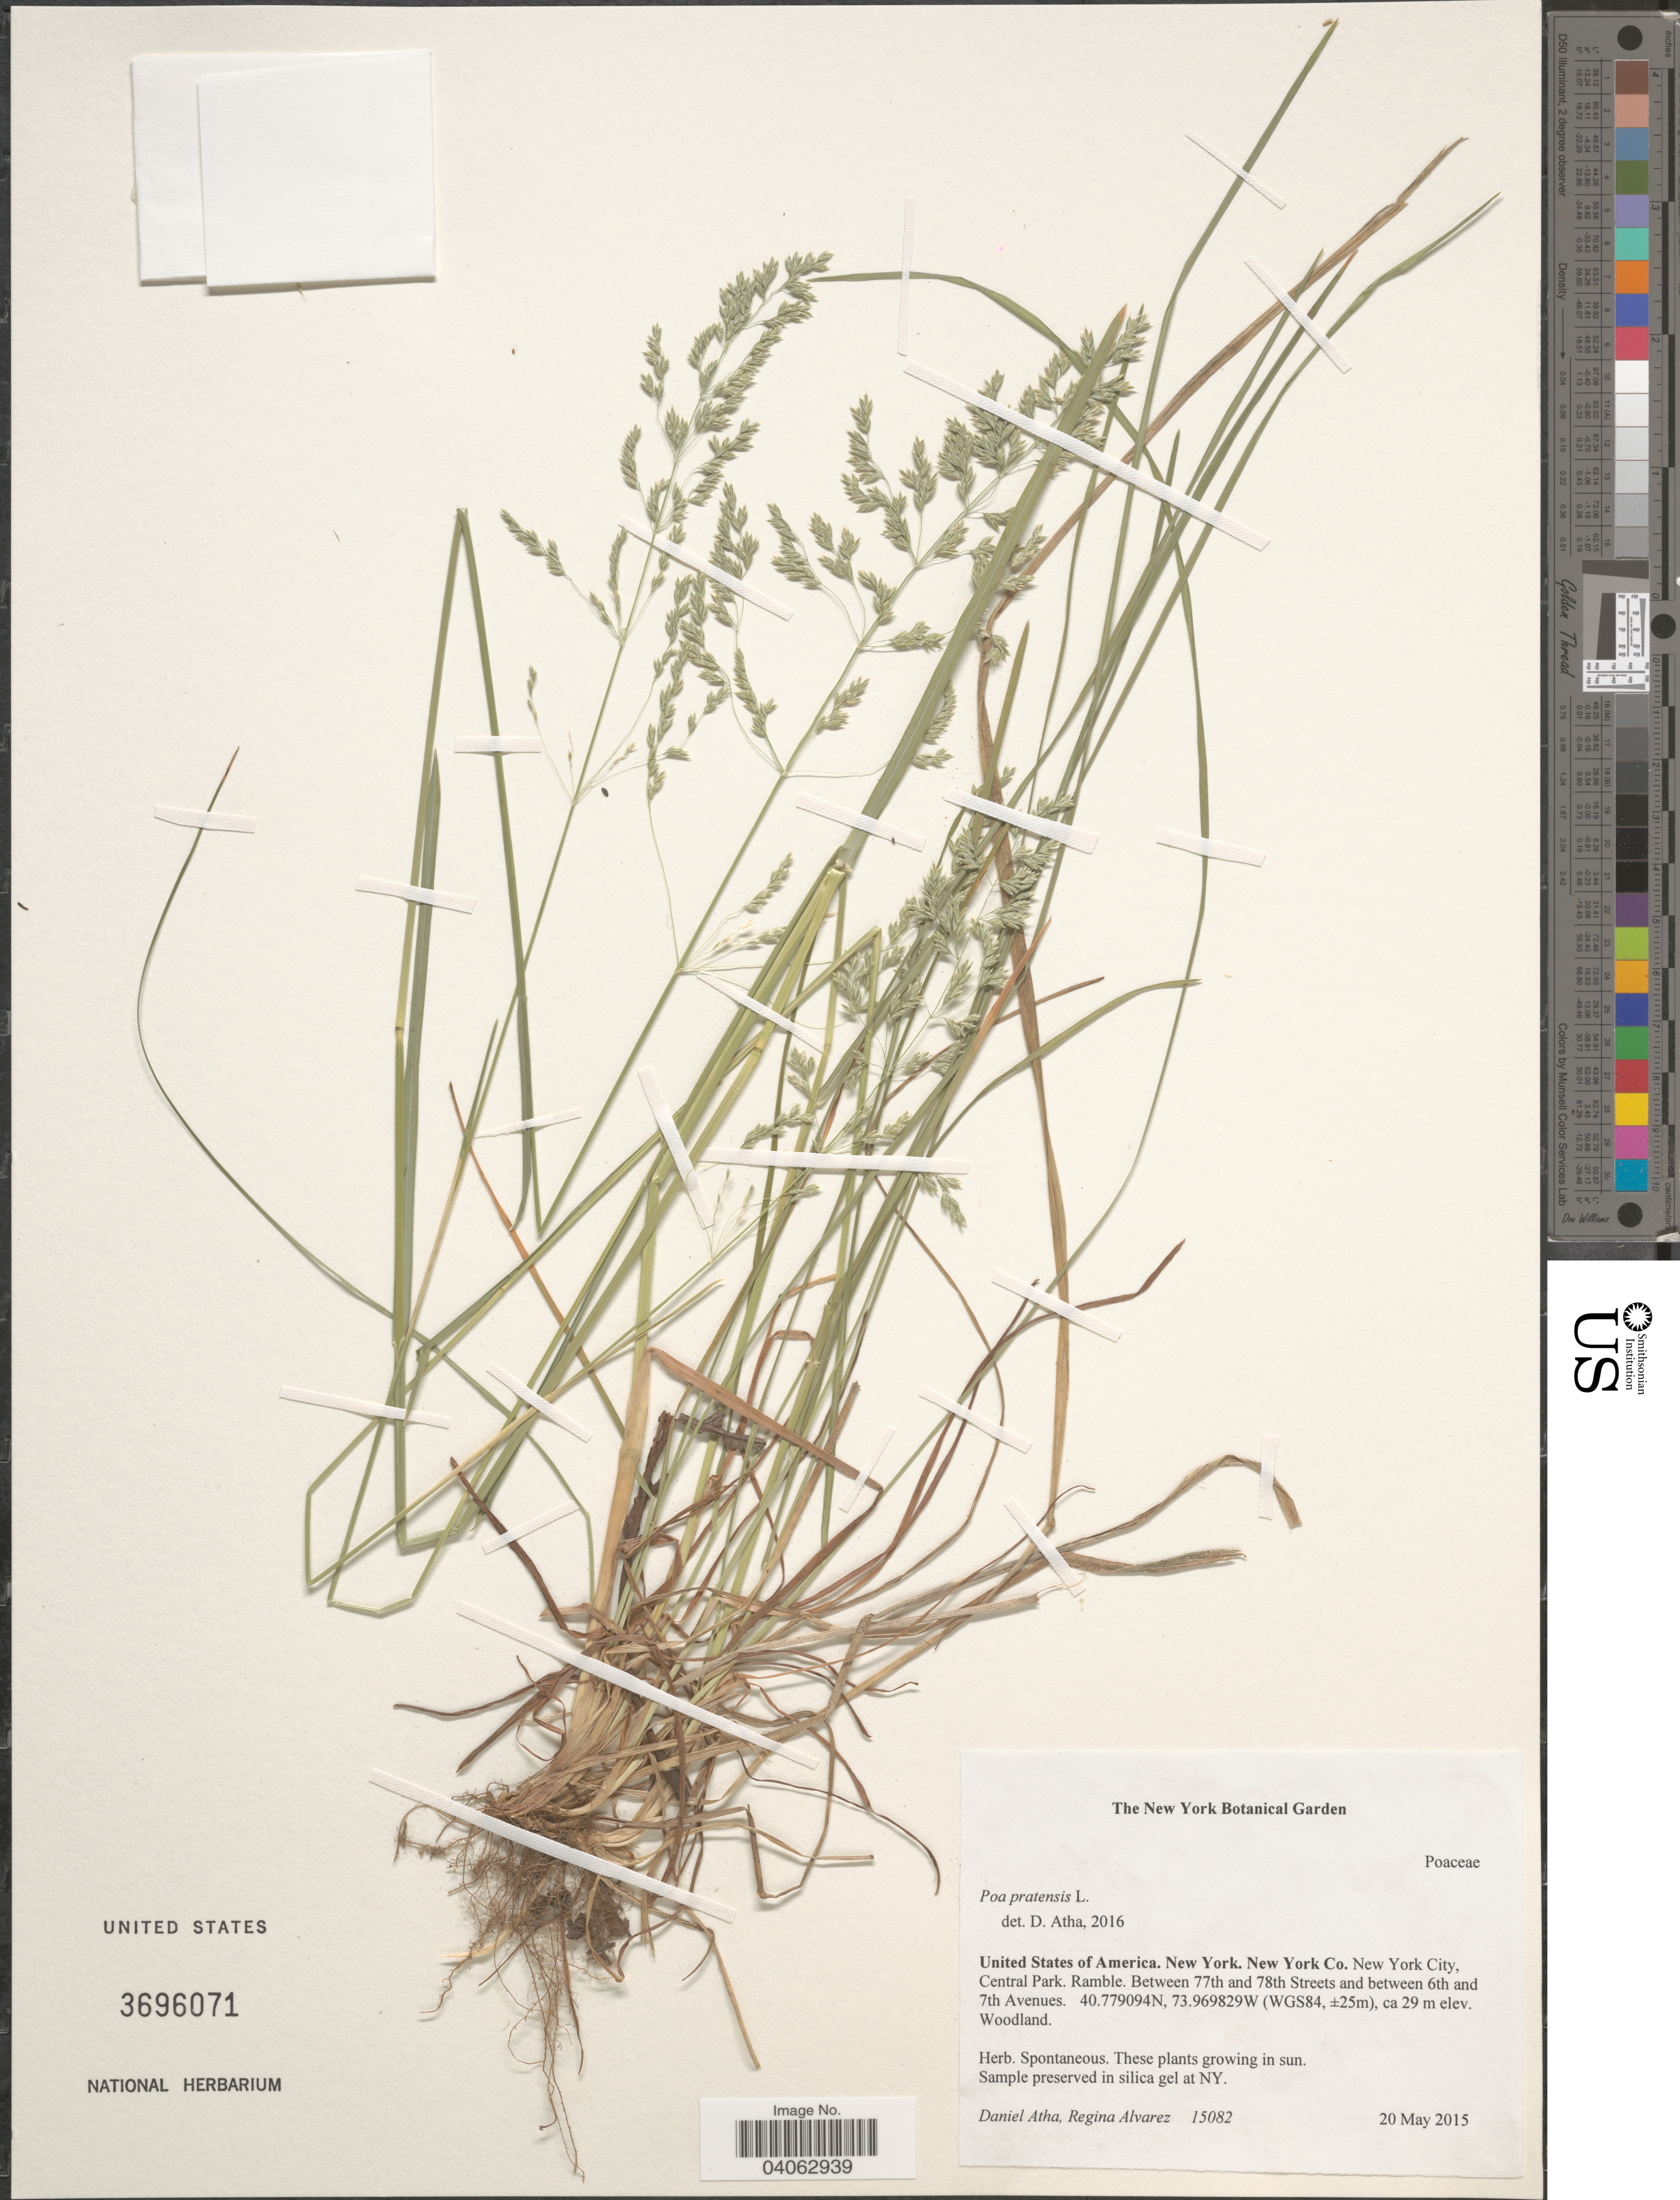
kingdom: Plantae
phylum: Tracheophyta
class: Liliopsida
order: Poales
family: Poaceae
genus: Poa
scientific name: Poa pratensis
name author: L.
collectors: D. Atha & R. Álvarez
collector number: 15082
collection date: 2015-05-20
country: United States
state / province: New York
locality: New York Co. New York City, Central Park. Ramble. Between 77th and 78th Streets and between 6th and 7th Avenues. WGS84. Woodland.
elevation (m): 29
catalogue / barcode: US 3696071